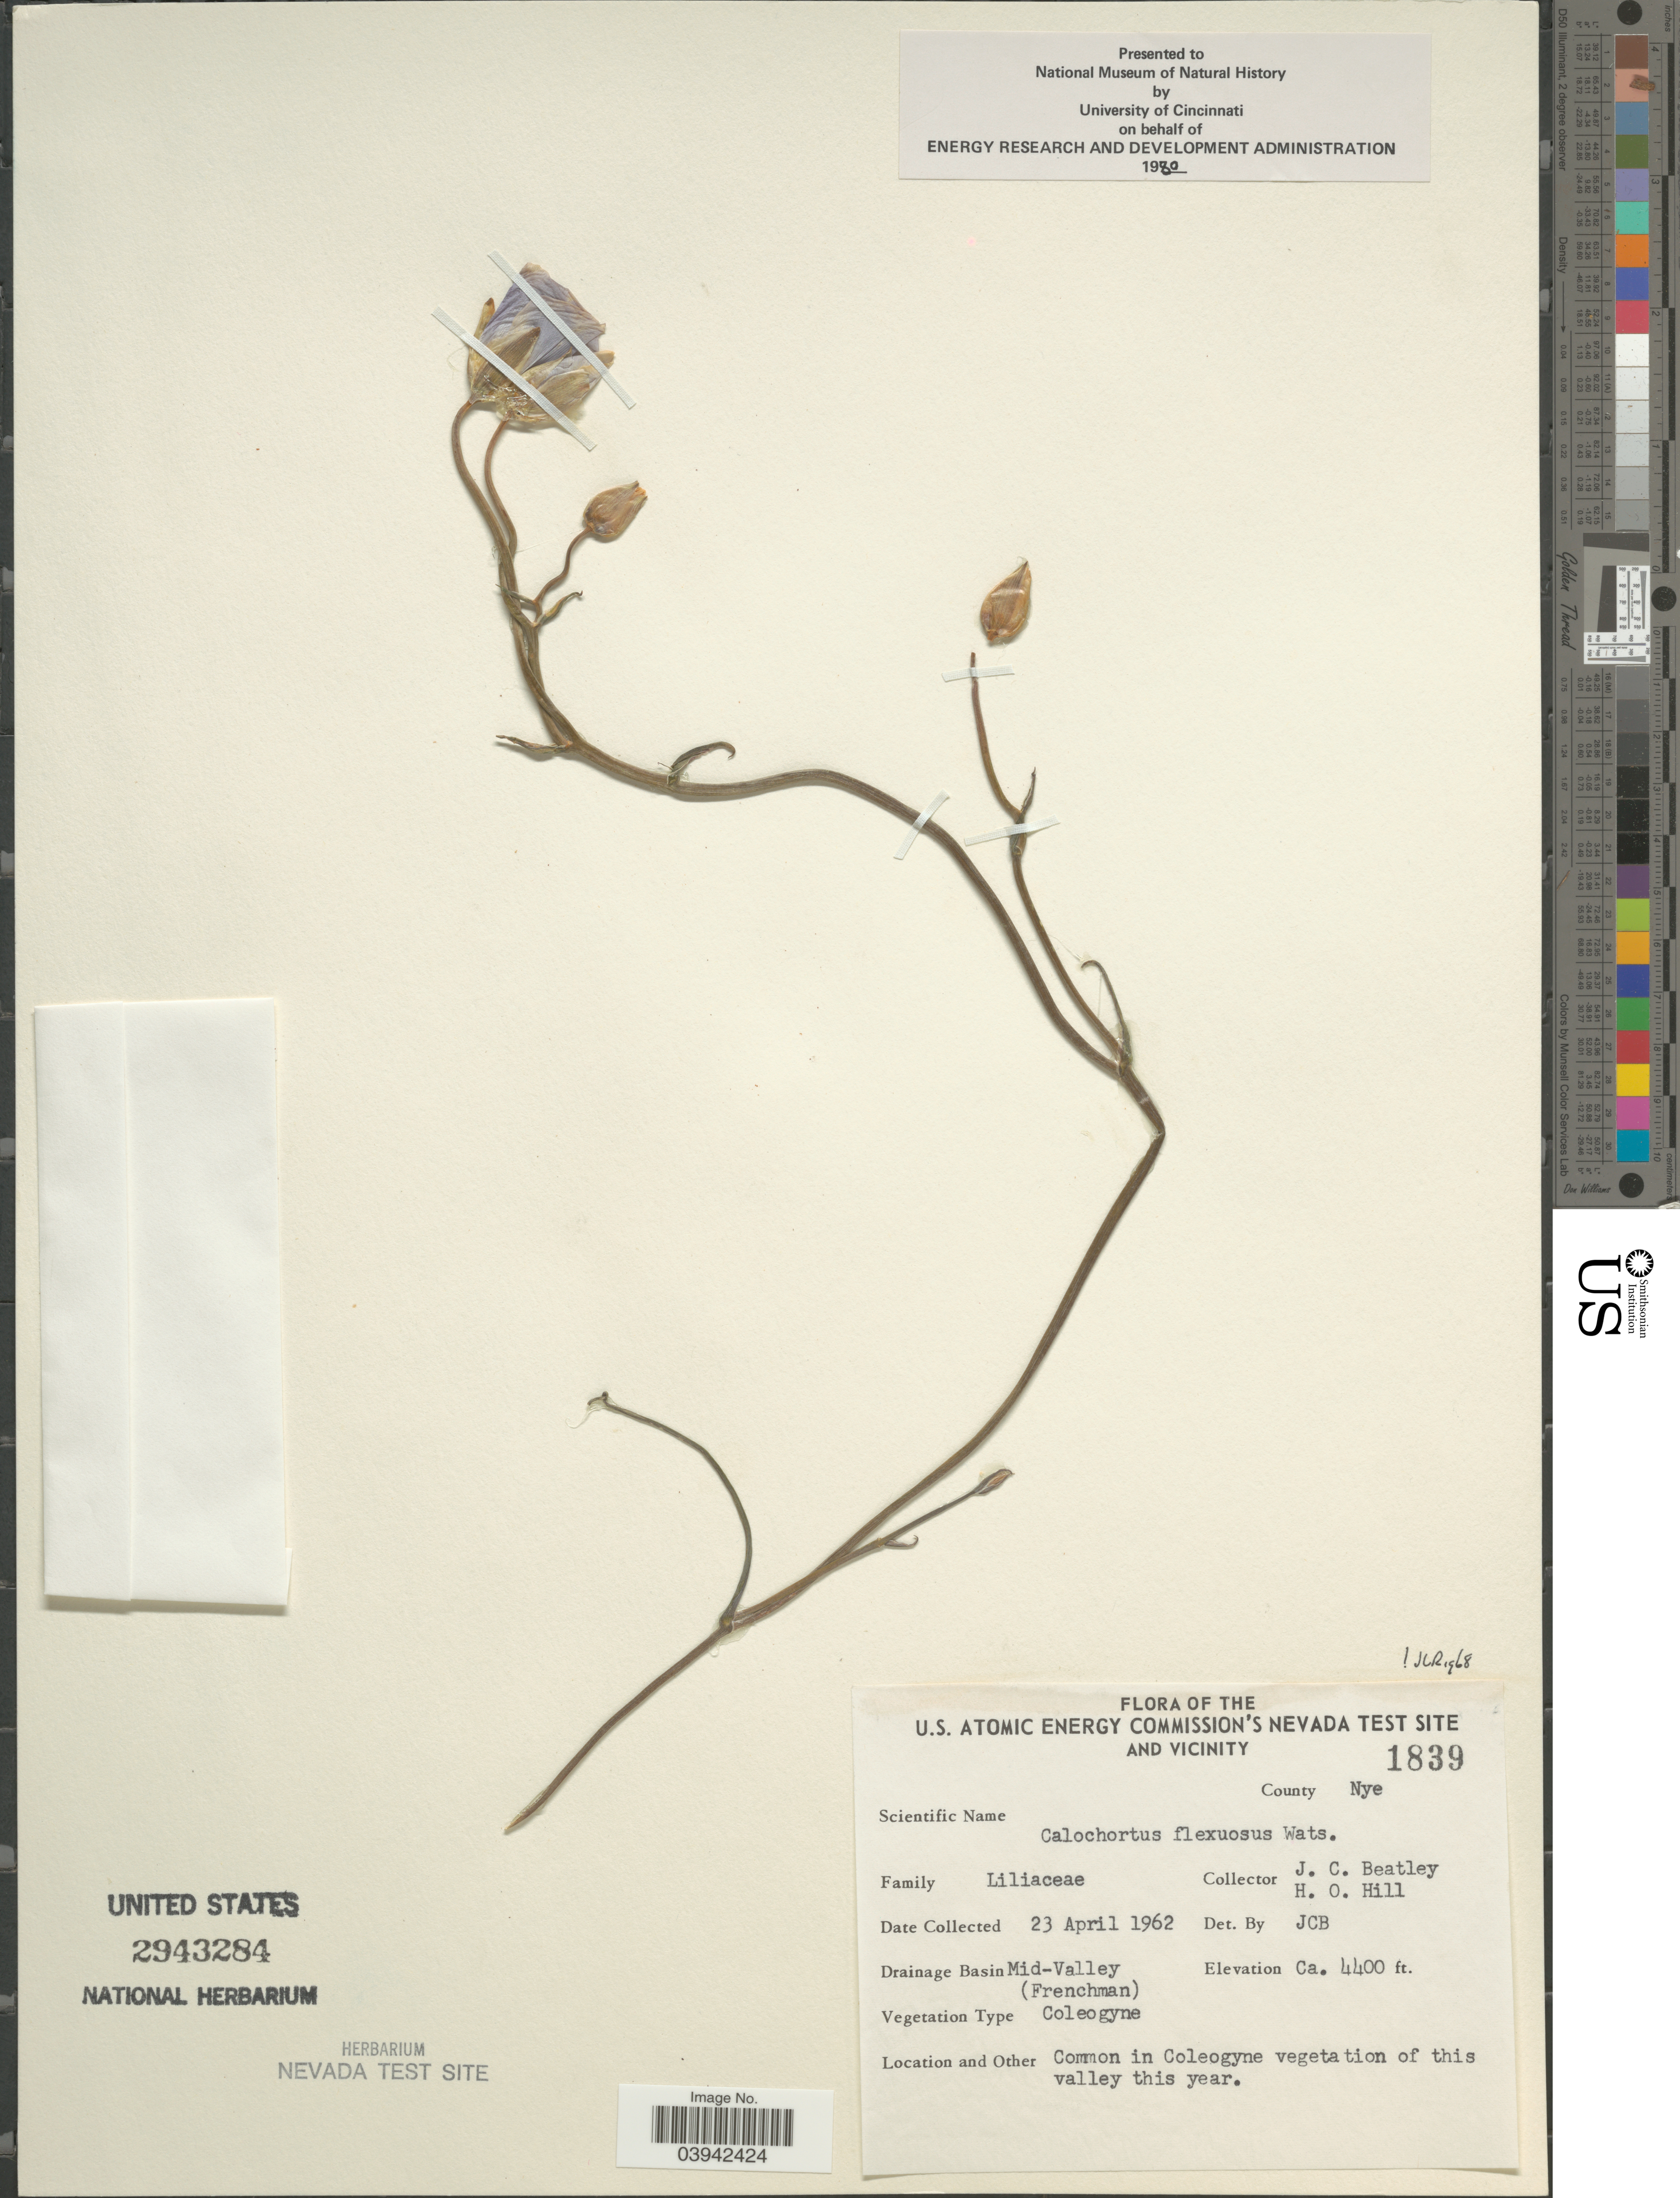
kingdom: Plantae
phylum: Tracheophyta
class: Liliopsida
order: Liliales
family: Liliaceae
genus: Calochortus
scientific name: Calochortus flexuosus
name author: S. Watson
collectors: J. C. Beatley & H. Hill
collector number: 1839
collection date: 1962-04-23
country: United States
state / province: Nevada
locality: The U.S. Atomic Energy Commission's Nevada Test Site and Vicinity. County Nye. Drainage Basin Mid-Valley (Frenchman).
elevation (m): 1341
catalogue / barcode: US 2943284